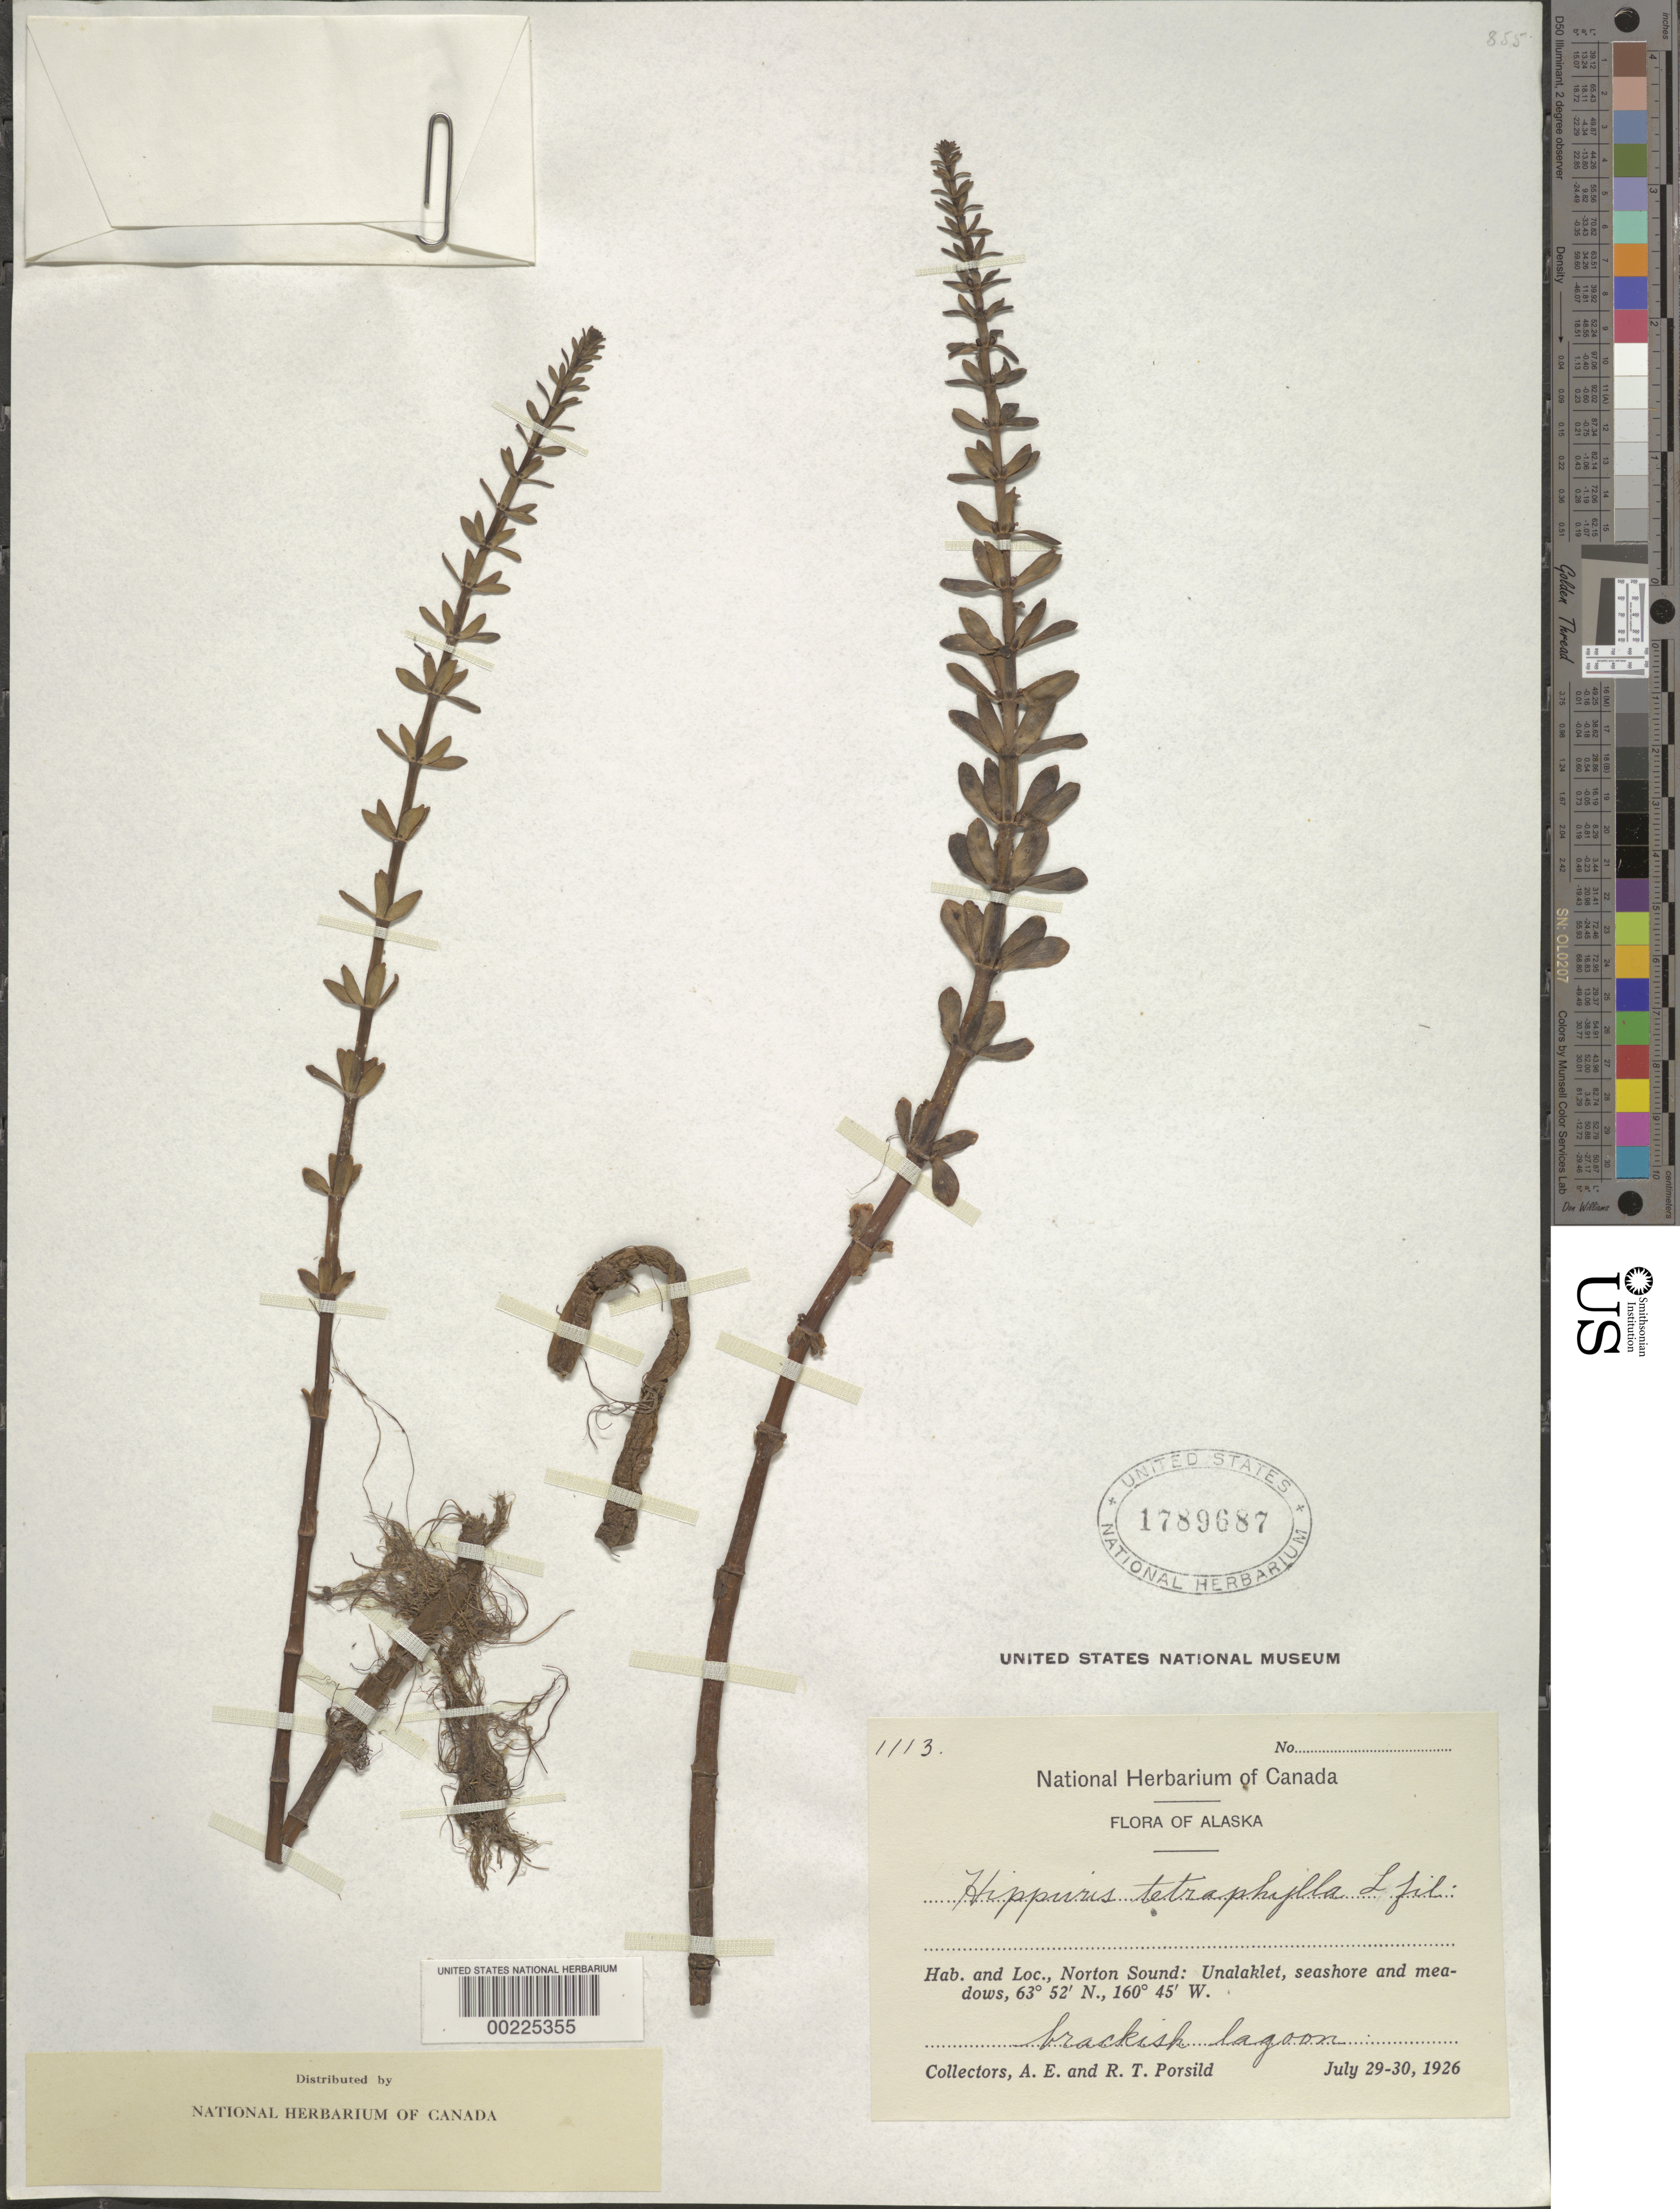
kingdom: Plantae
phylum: Tracheophyta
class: Magnoliopsida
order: Lamiales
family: Plantaginaceae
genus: Hippuris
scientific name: Hippuris tetraphylla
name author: L. f.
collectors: A. E. Porsild & R. T. Porsild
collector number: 1113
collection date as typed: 29 Jul 1926 to 30 Jul 1926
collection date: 1926-07-29/1926-07-30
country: United States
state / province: Alaska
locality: Norton sound: unalaklet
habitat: Seashore and meadows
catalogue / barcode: US 1789687